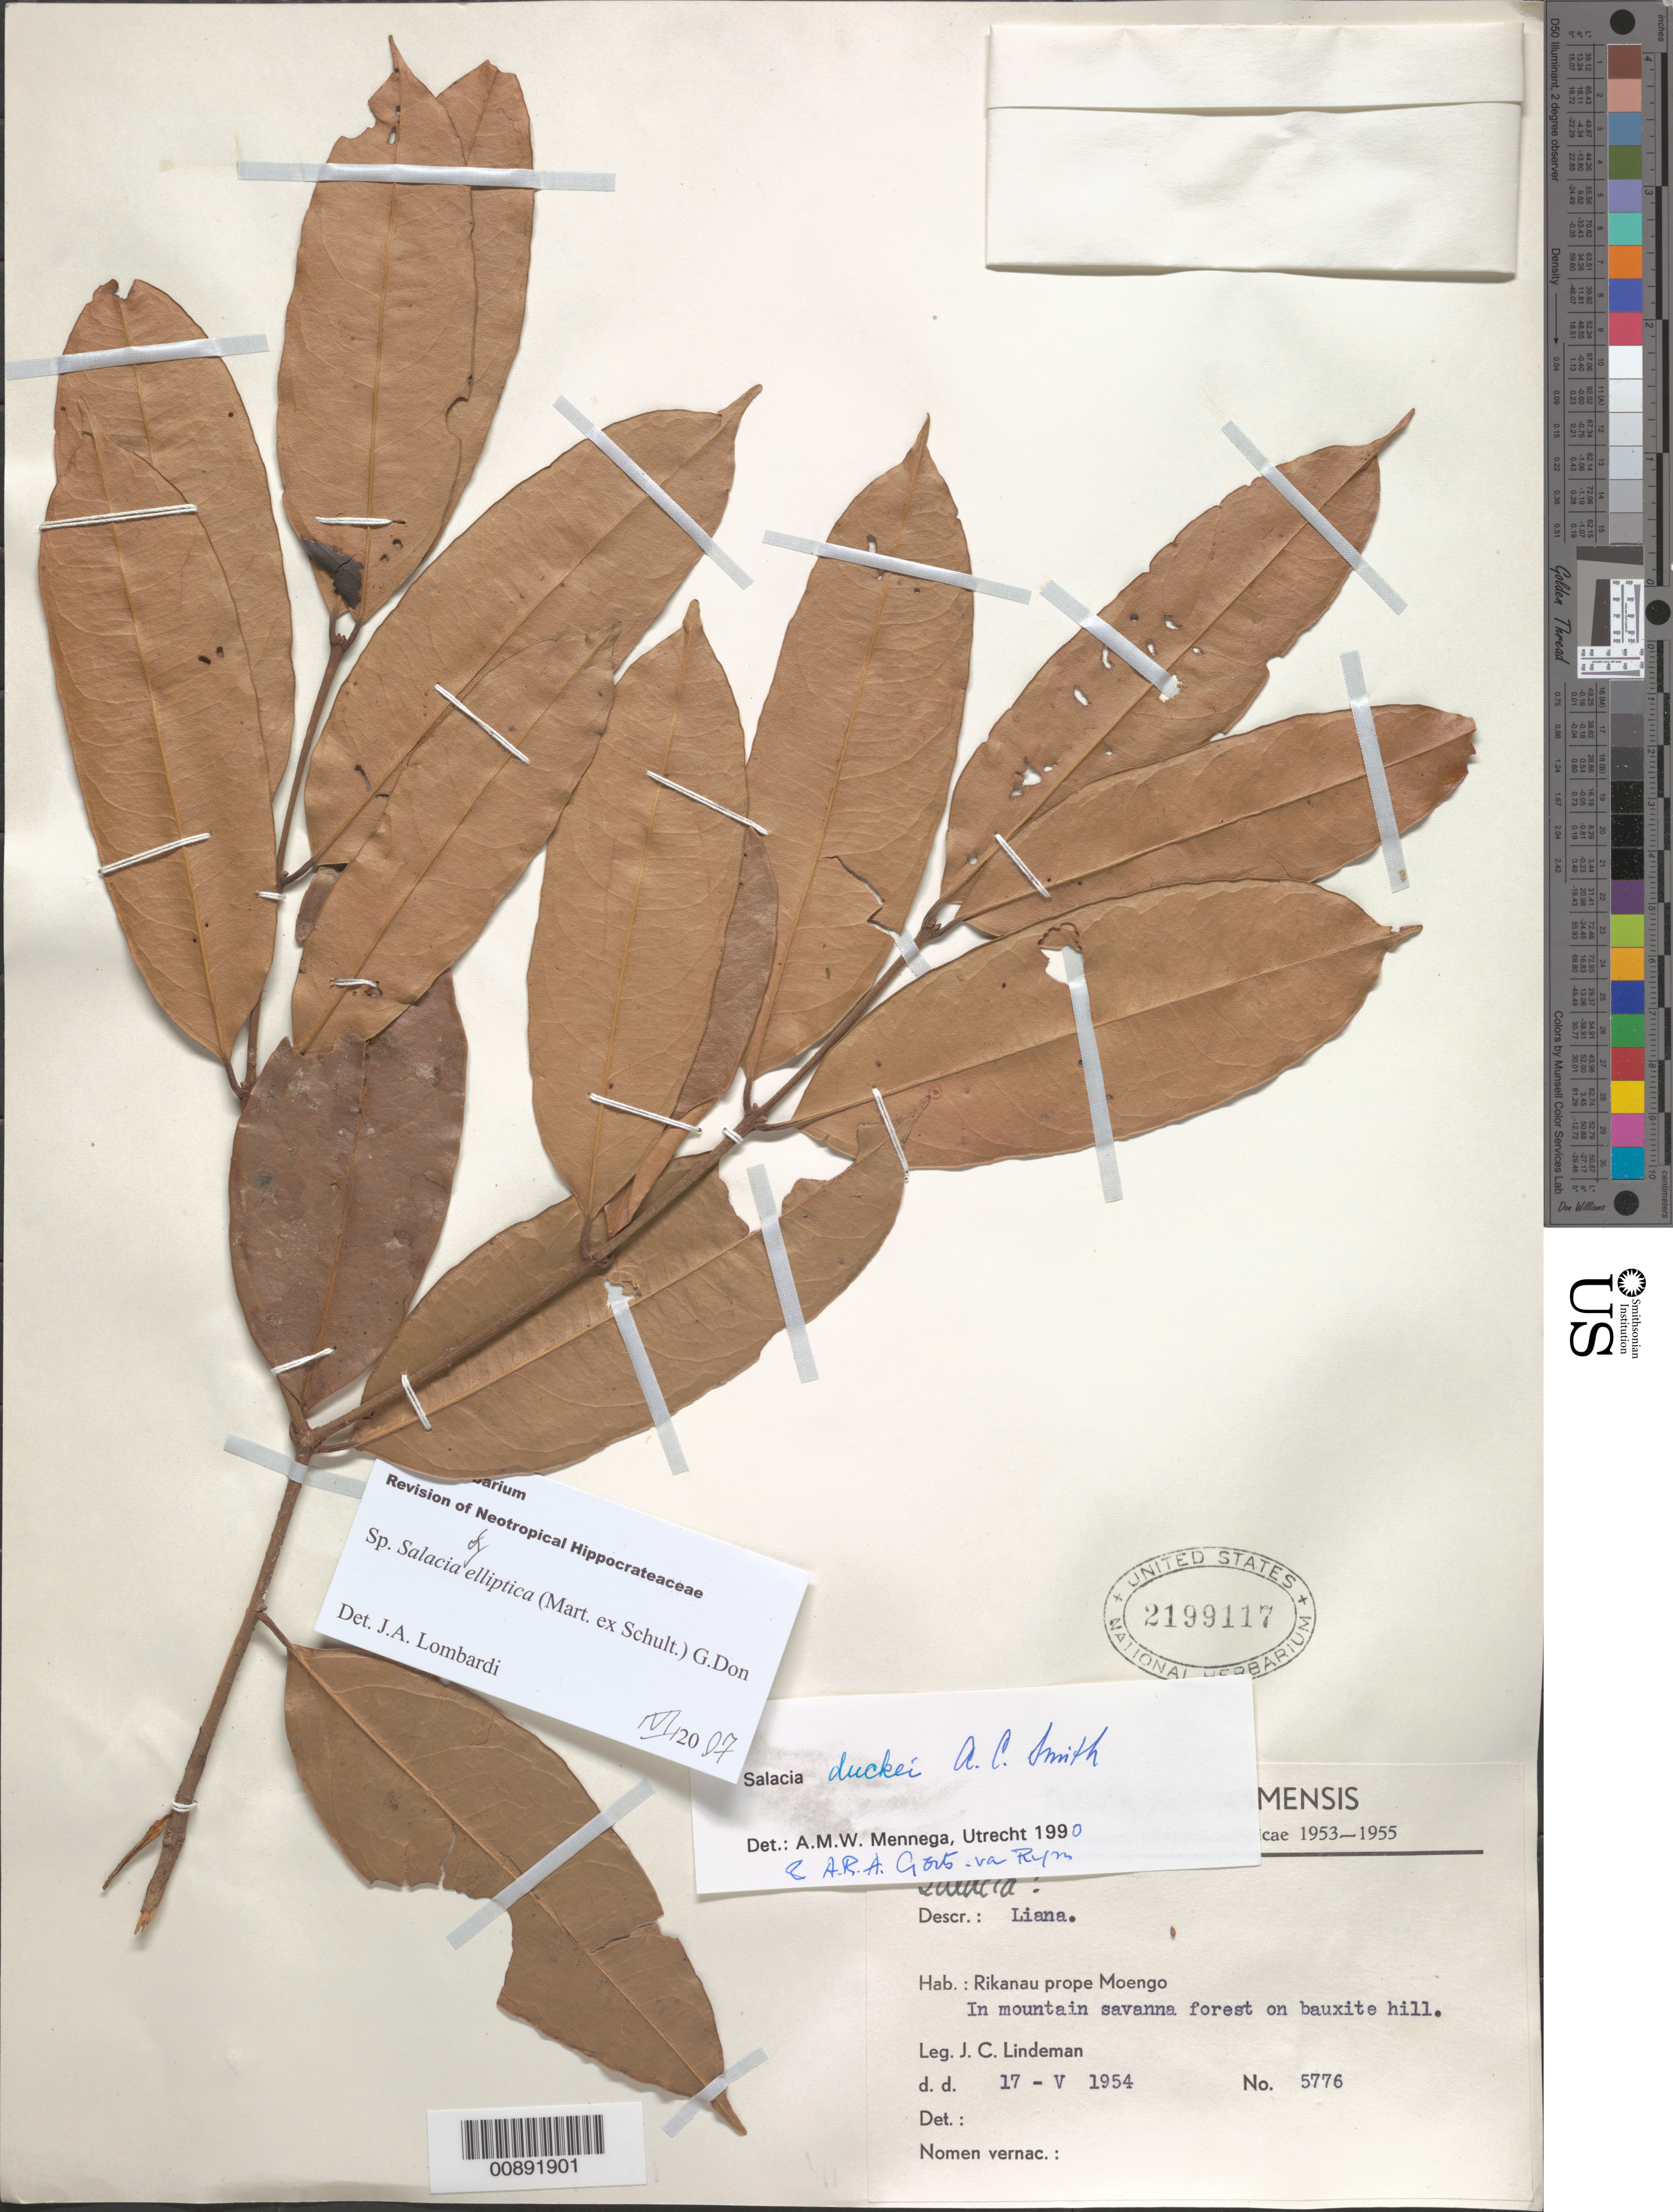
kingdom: Plantae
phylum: Tracheophyta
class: Magnoliopsida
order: Celastrales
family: Celastraceae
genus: Salacia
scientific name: Salacia duckei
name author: A.C. Sm.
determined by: Mennega, A. M.; Görts-van Rijn, A. R.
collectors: J. C. Lindeman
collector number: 5776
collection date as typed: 17-May-54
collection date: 1954-05-17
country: Suriname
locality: Rikanau, near Moengo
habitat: Mountain savanna forest on bauxite hill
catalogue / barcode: US 2199117